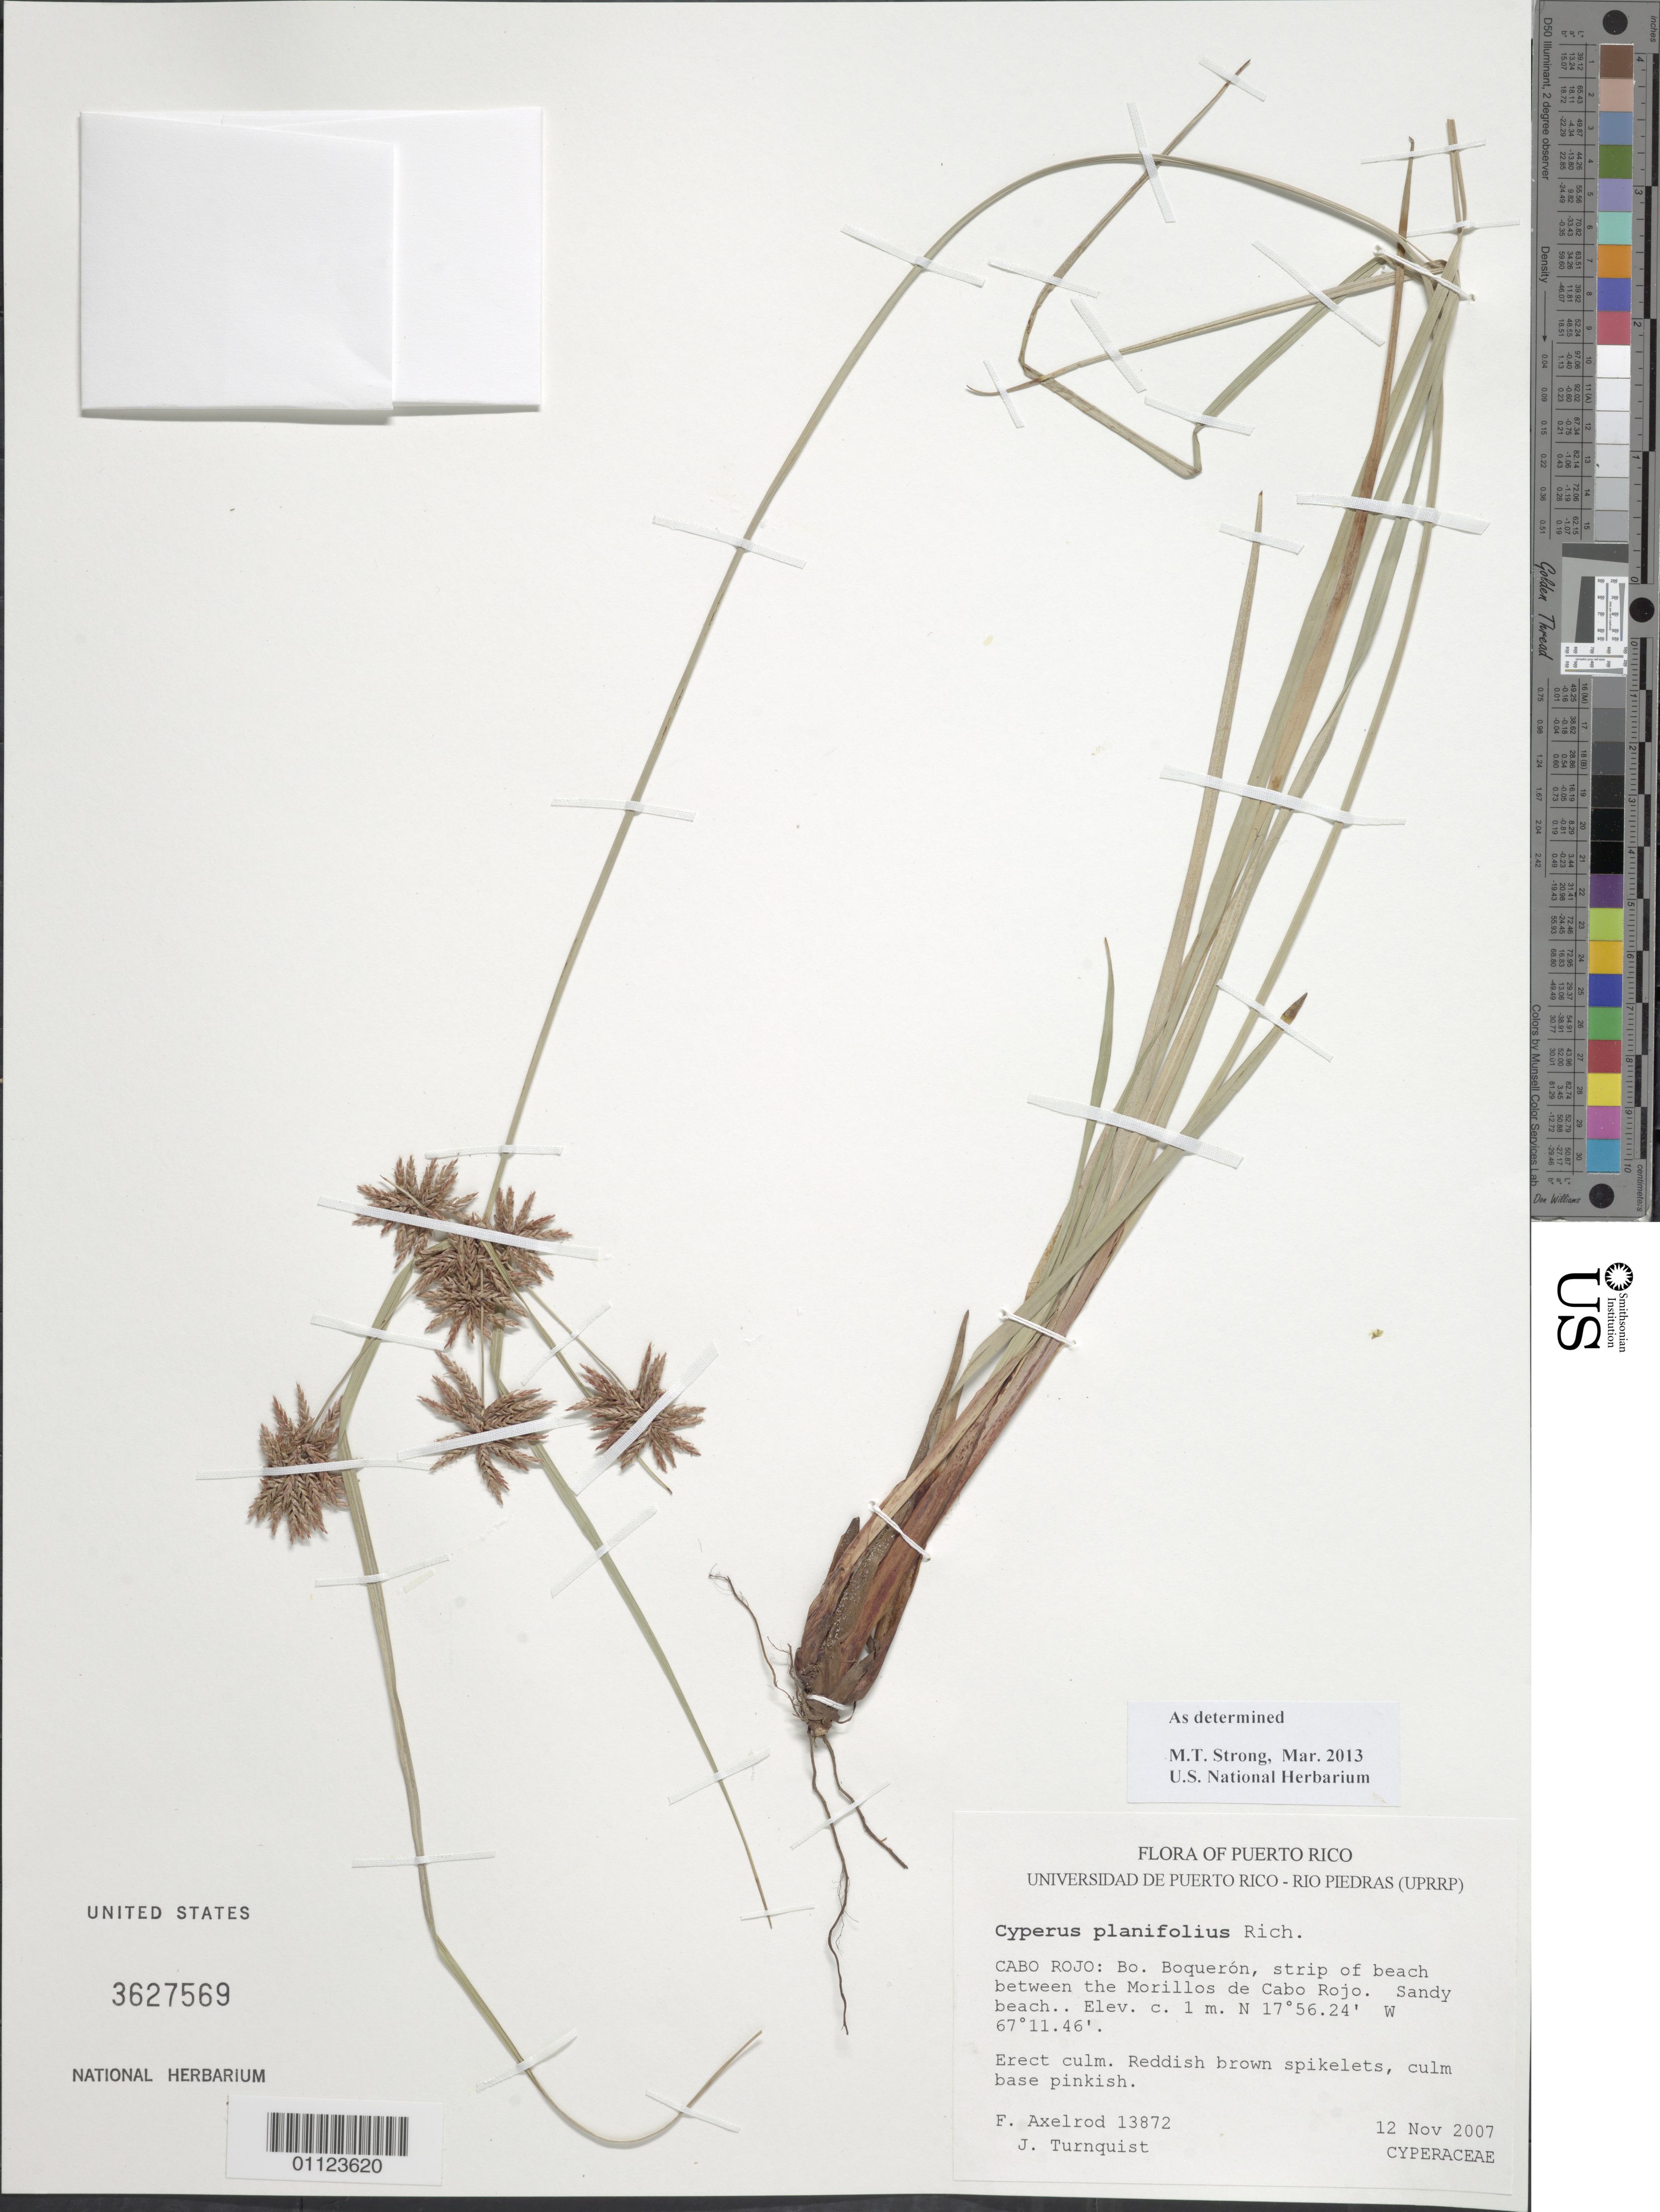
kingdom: Plantae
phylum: Tracheophyta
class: Liliopsida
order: Poales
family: Cyperaceae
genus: Cyperus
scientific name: Cyperus planifolius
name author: Rich.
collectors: F. S. Axelrod & J. Turnquist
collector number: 13872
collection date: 2007-11-12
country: Puerto Rico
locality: Cabo Rojo: Bo. Boquerón, strip of beach between the Morillos de Cabo Rojo.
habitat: Sandy beach.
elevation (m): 1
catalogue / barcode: US 3627569